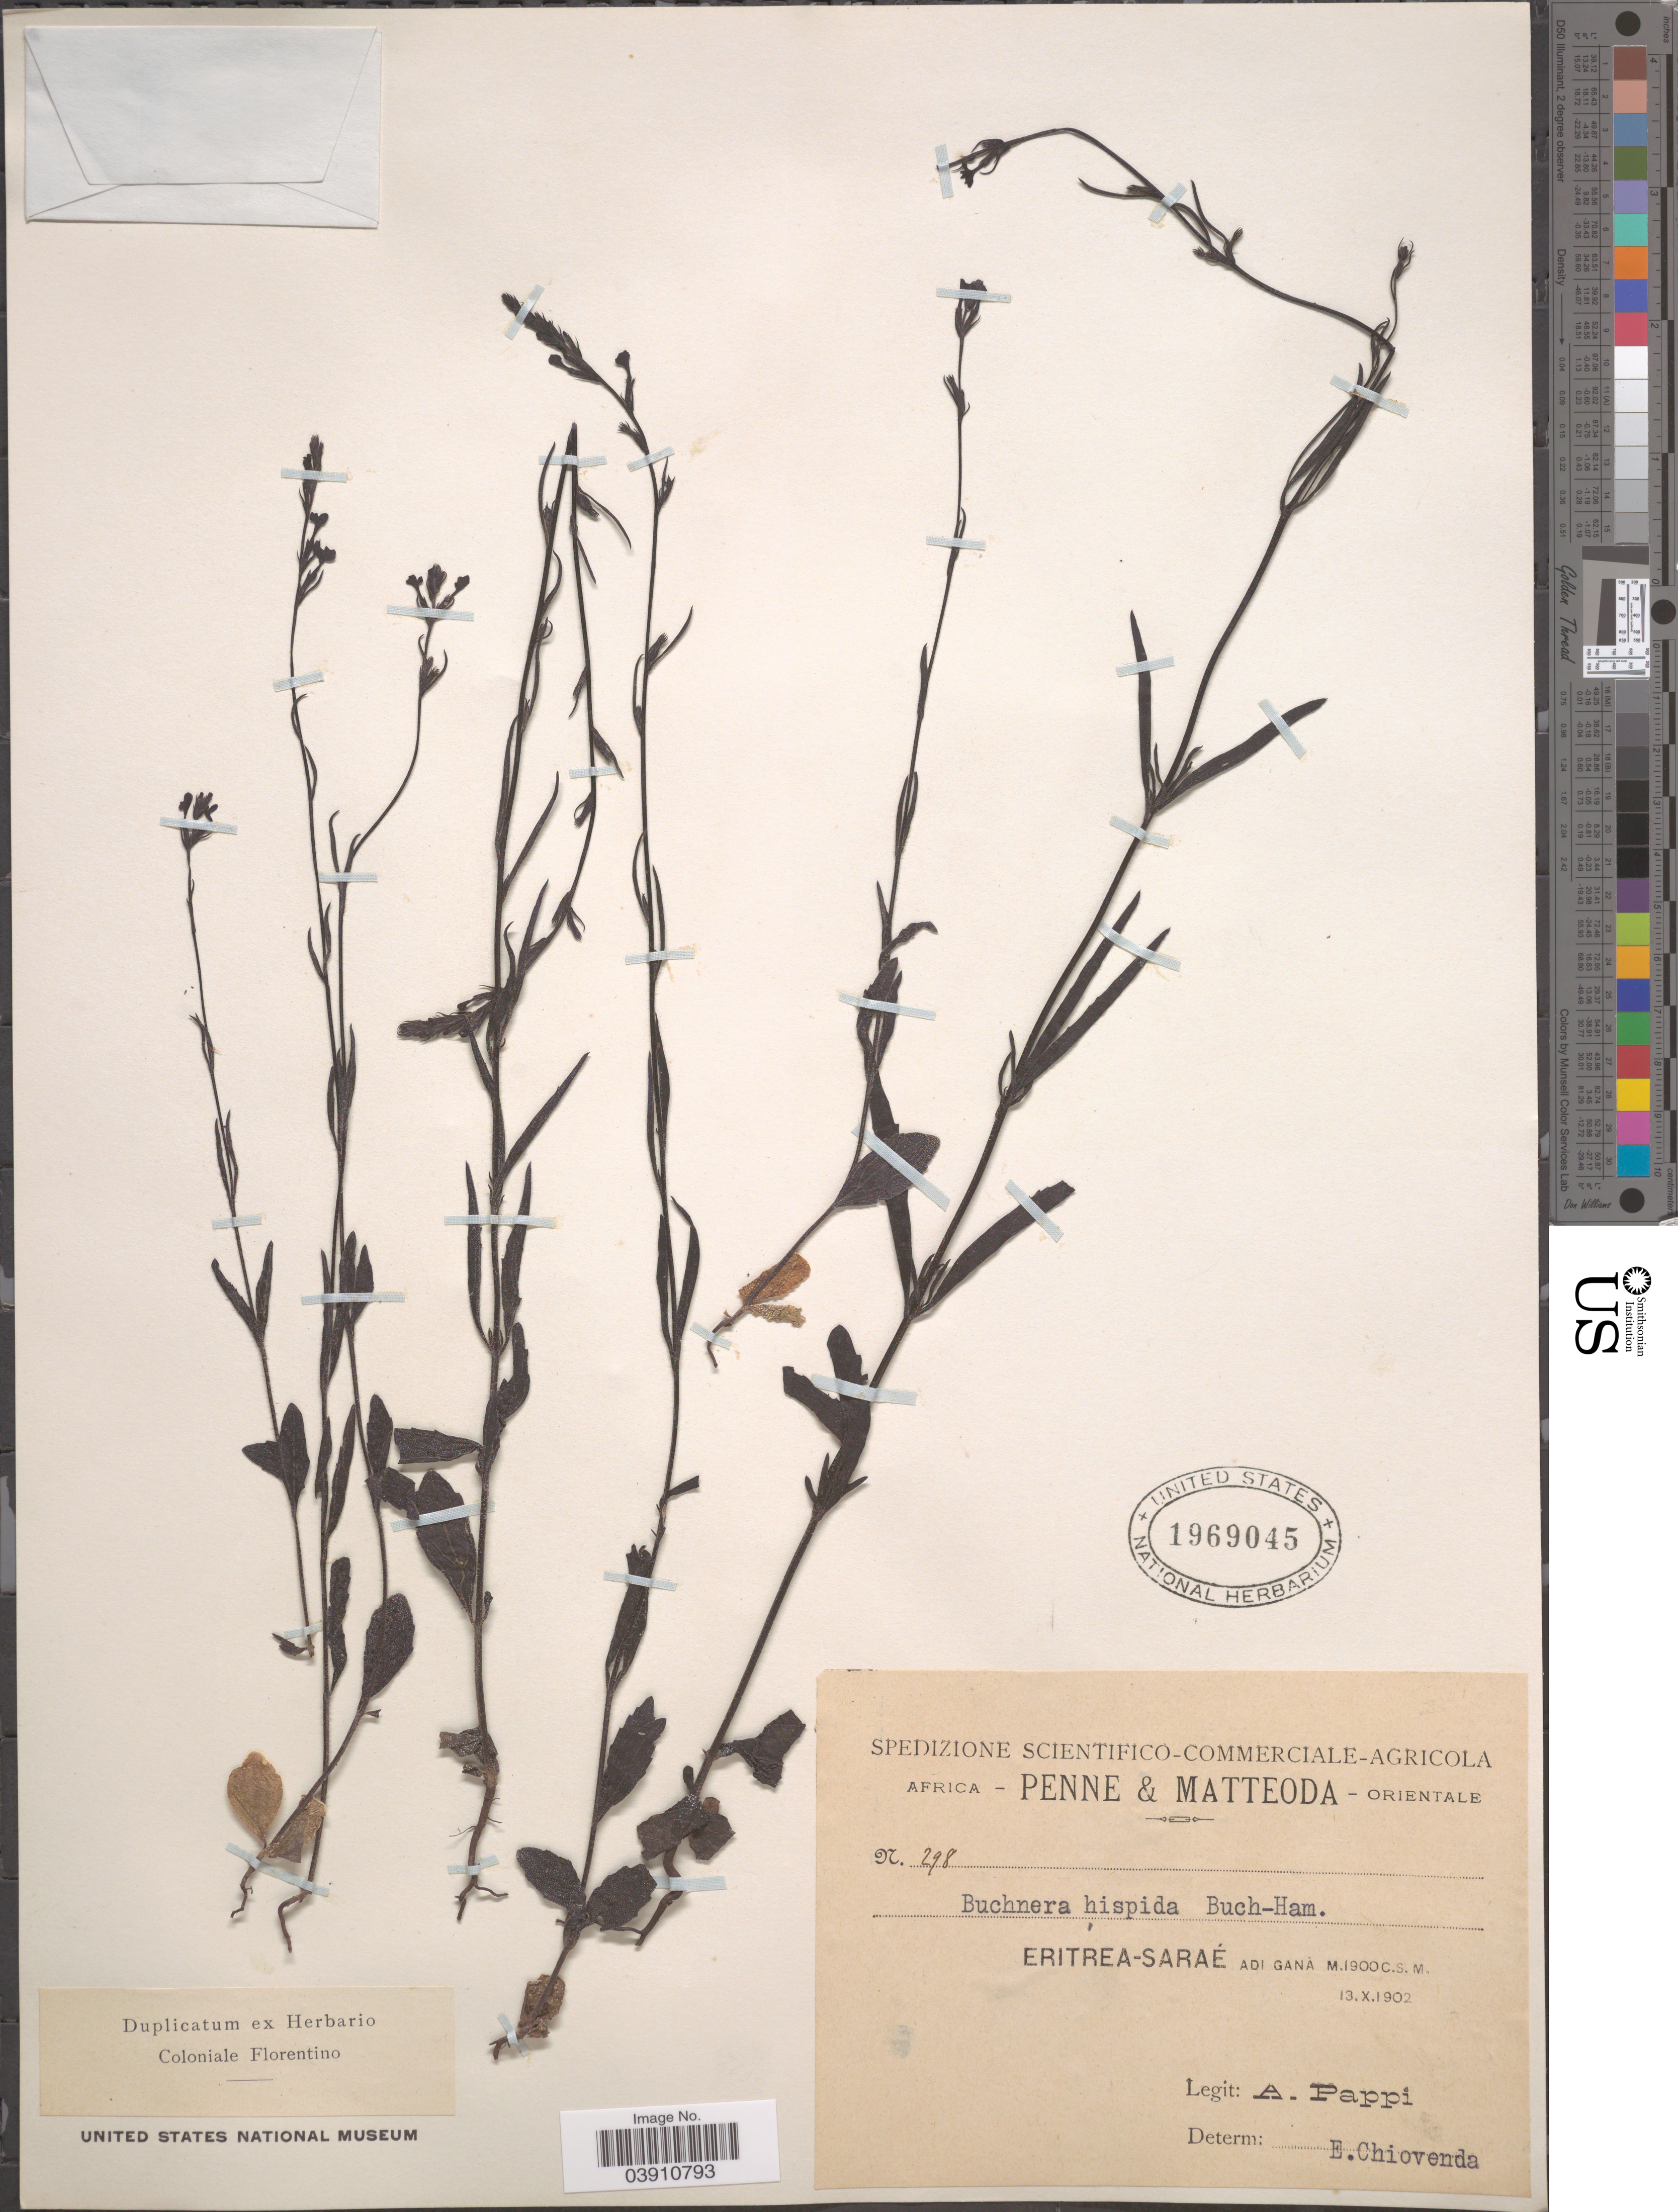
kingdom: Plantae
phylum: Tracheophyta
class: Magnoliopsida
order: Lamiales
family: Orobanchaceae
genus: Buchnera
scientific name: Buchnera hispida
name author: Buch.-Ham. ex D. Don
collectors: A. Pappi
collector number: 298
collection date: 1902-10-13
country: Eritrea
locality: Africa Orientale. Eritrea-Saraé. Adi Ganá.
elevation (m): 1900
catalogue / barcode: US 1969045